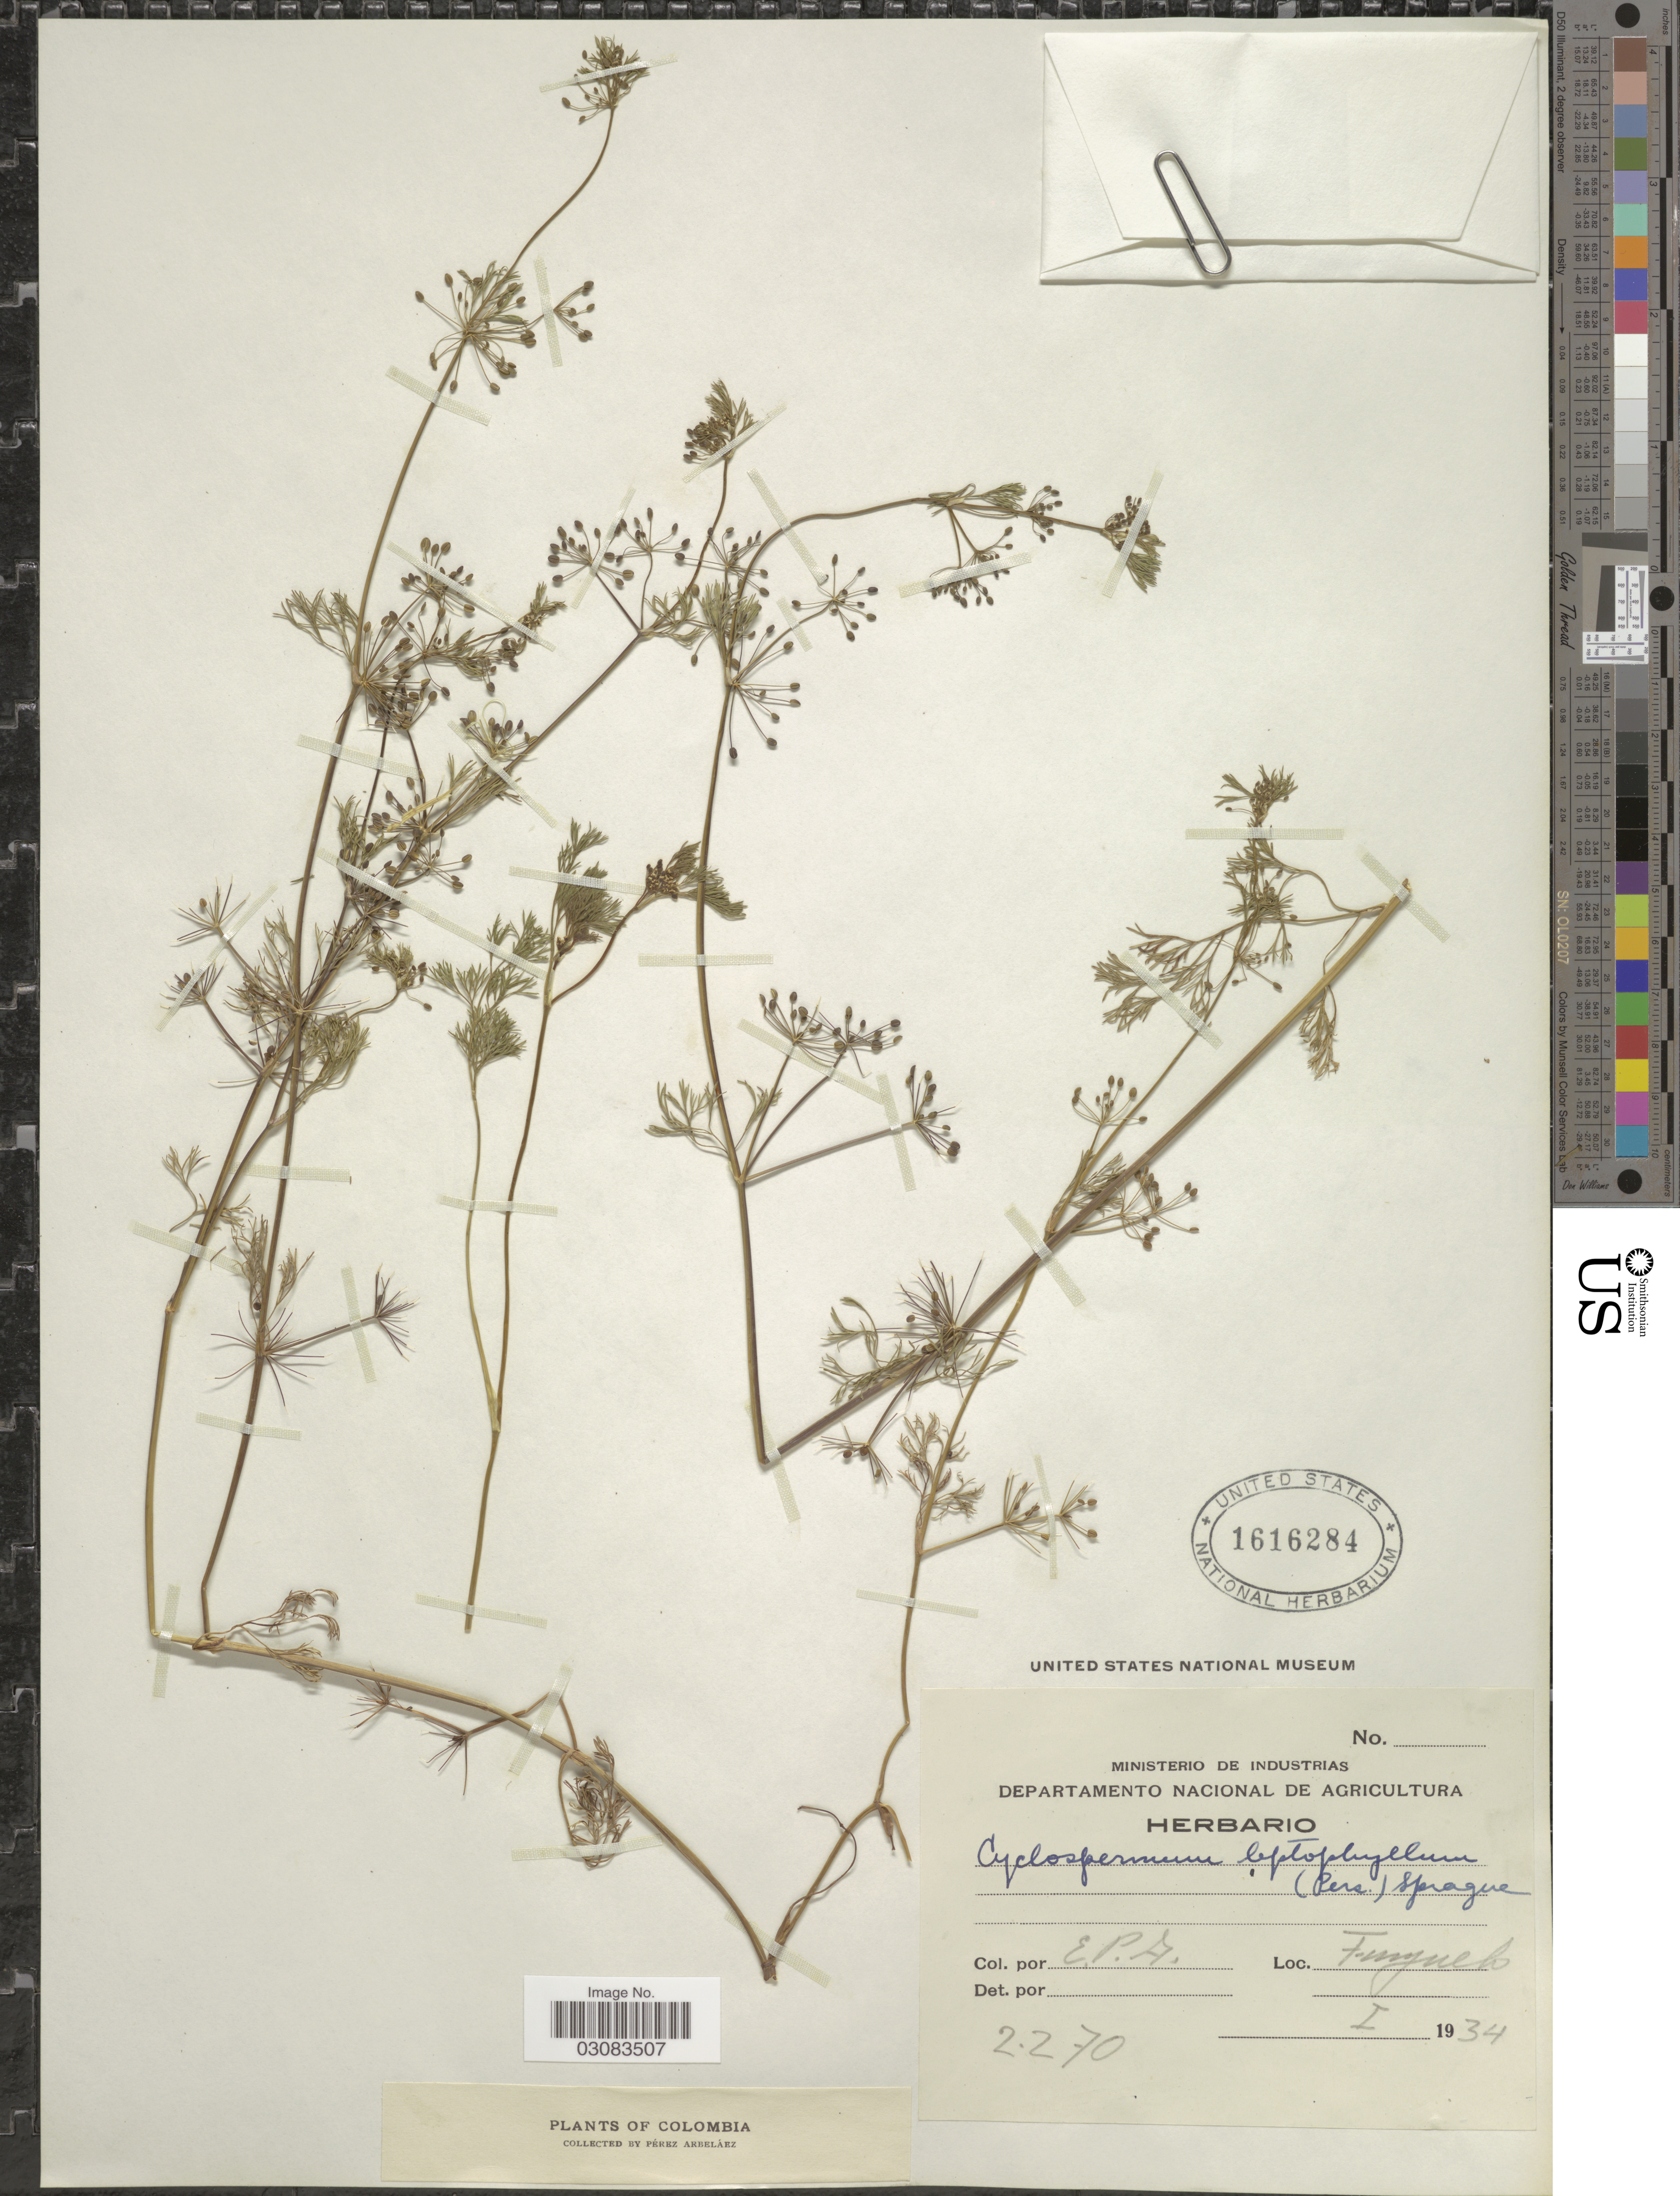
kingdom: Plantae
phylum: Tracheophyta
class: Magnoliopsida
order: Apiales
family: Apiaceae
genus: Cyclospermum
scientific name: Cyclospermum leptophyllum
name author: (Pers.) Sprague ex Britton & P. Wilson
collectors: E. Pérez Arbeláez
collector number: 2270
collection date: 1934-01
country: Colombia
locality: Tunguelo.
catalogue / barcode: US 1616284